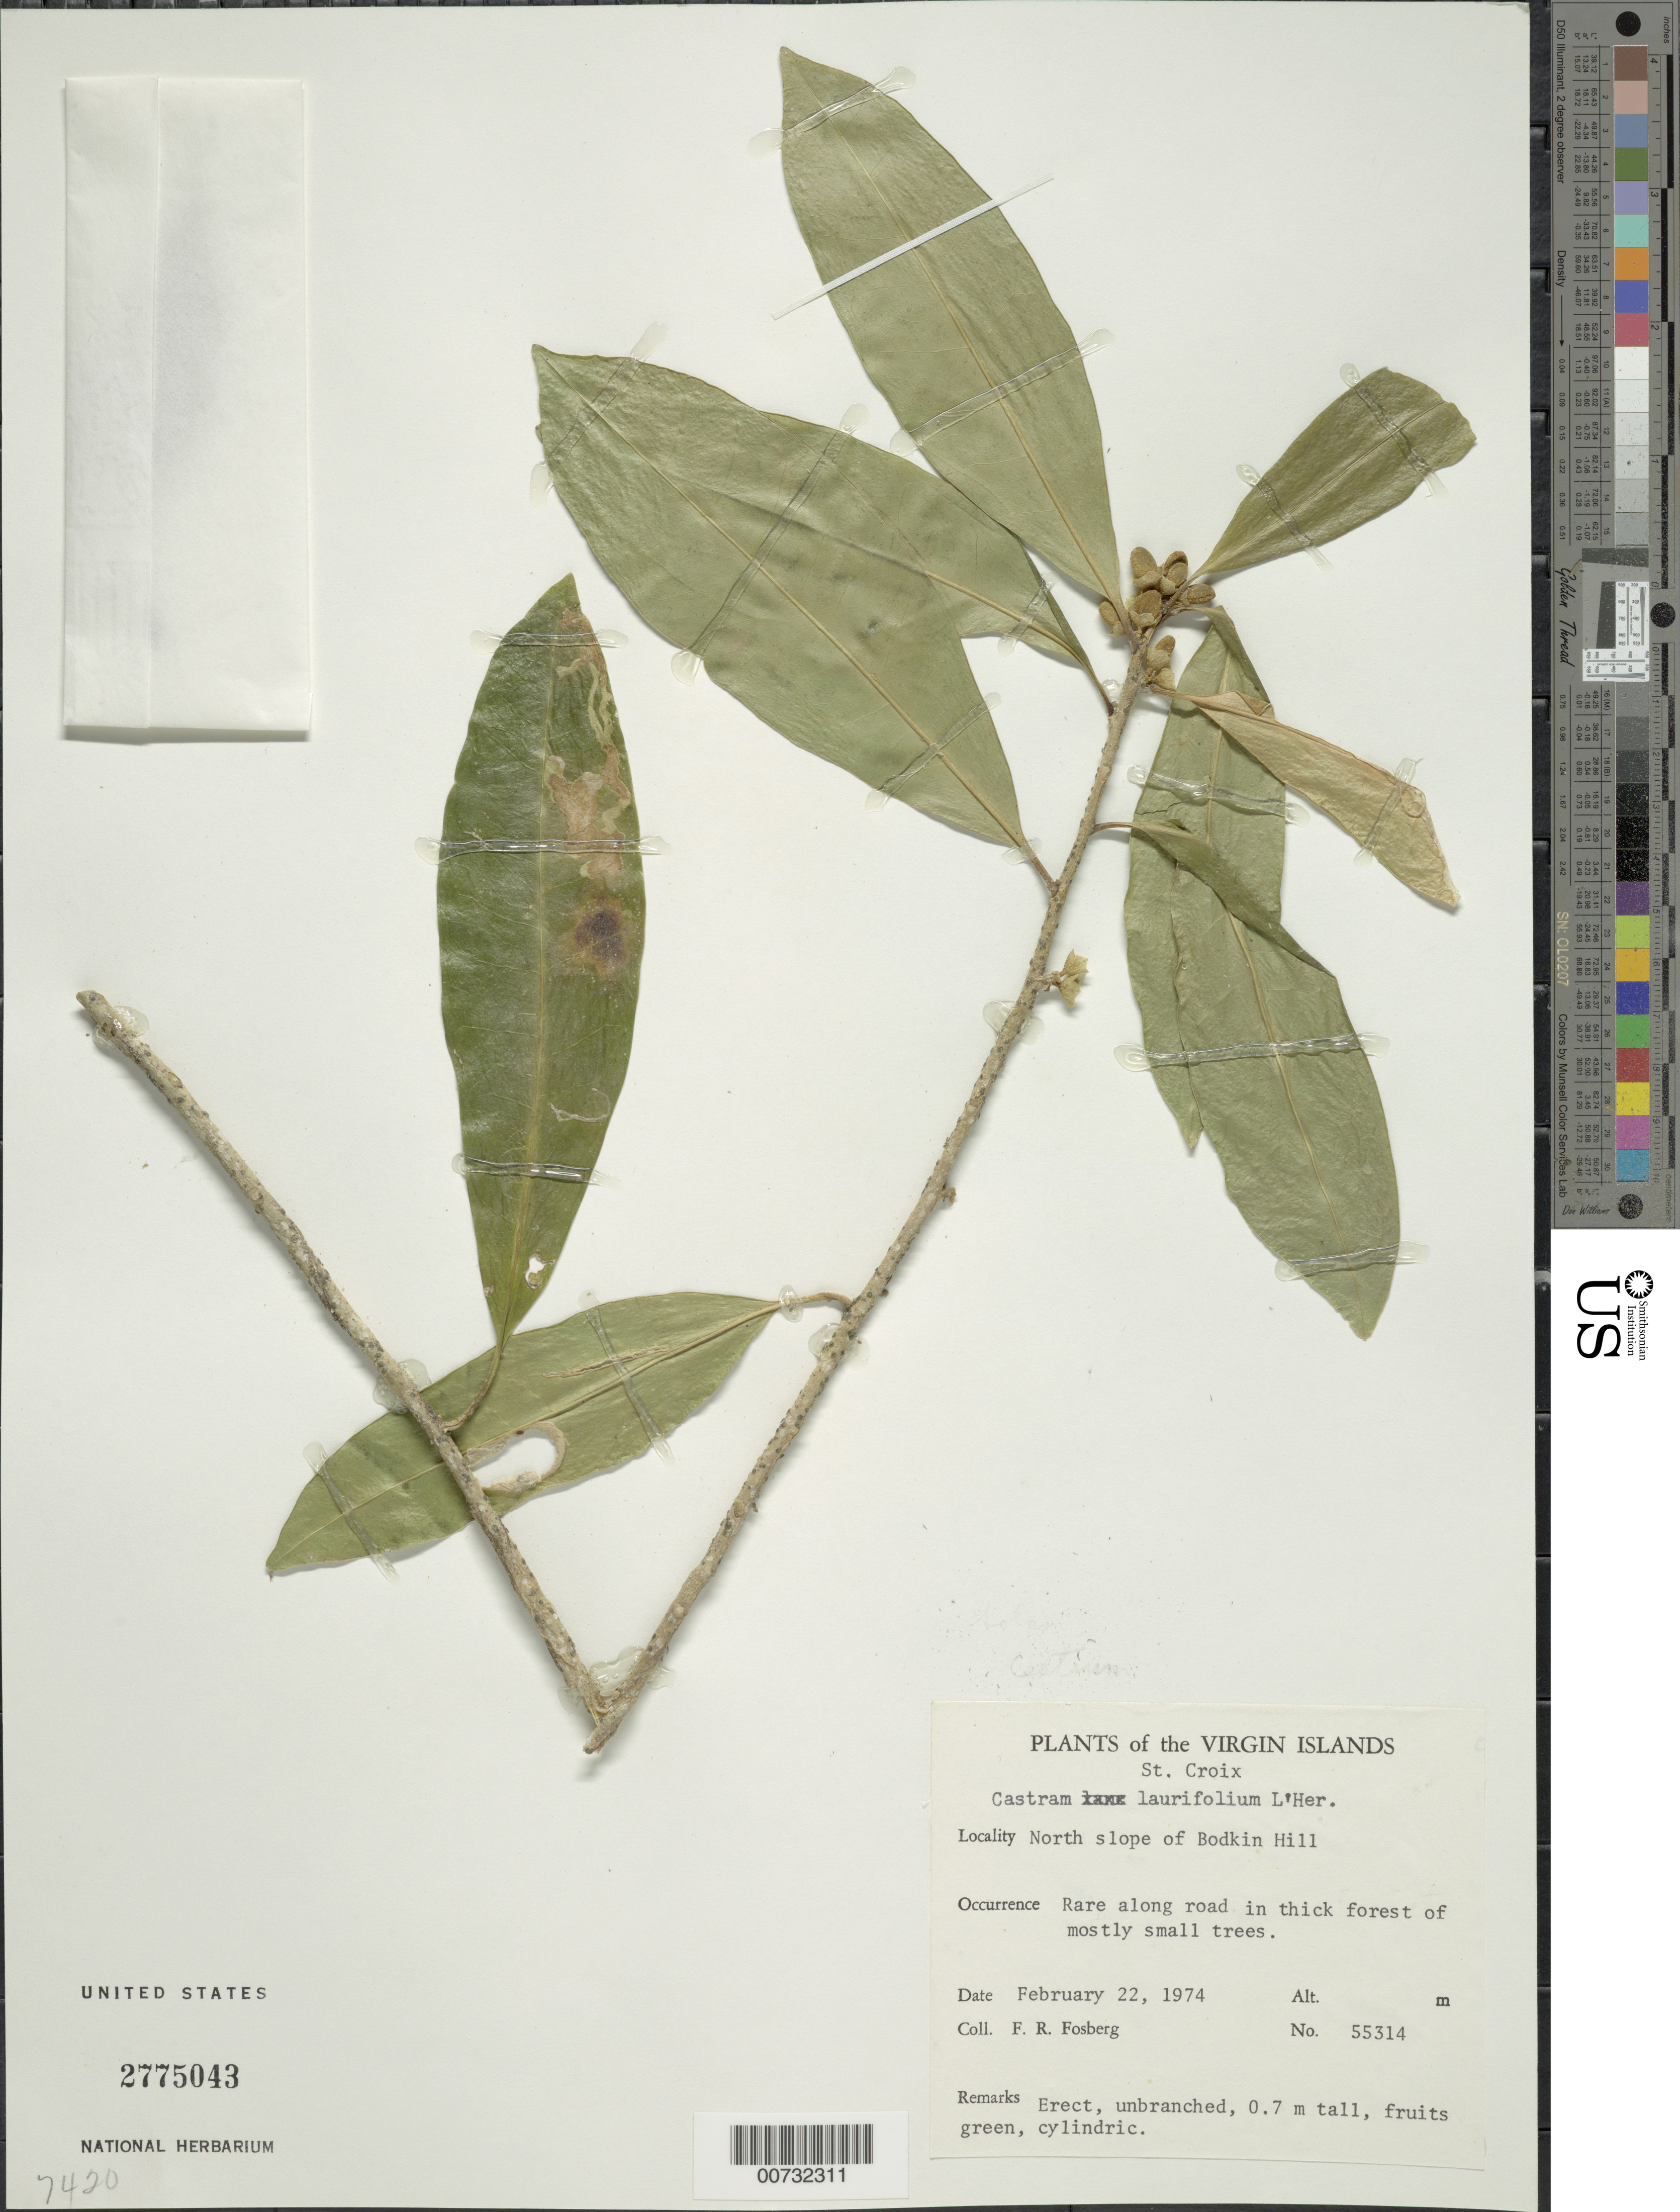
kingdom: Plantae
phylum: Tracheophyta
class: Magnoliopsida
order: Solanales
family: Solanaceae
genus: Cestrum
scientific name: Cestrum laurifolium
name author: L'Hér.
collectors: F. R. Fosberg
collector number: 55314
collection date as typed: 22 Feb 1974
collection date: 1974-02-22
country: U.S. Virgin Islands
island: St. Croix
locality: Bodkin Hill, N slope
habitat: Along road in thick forest of mostly small trees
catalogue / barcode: US 2775043